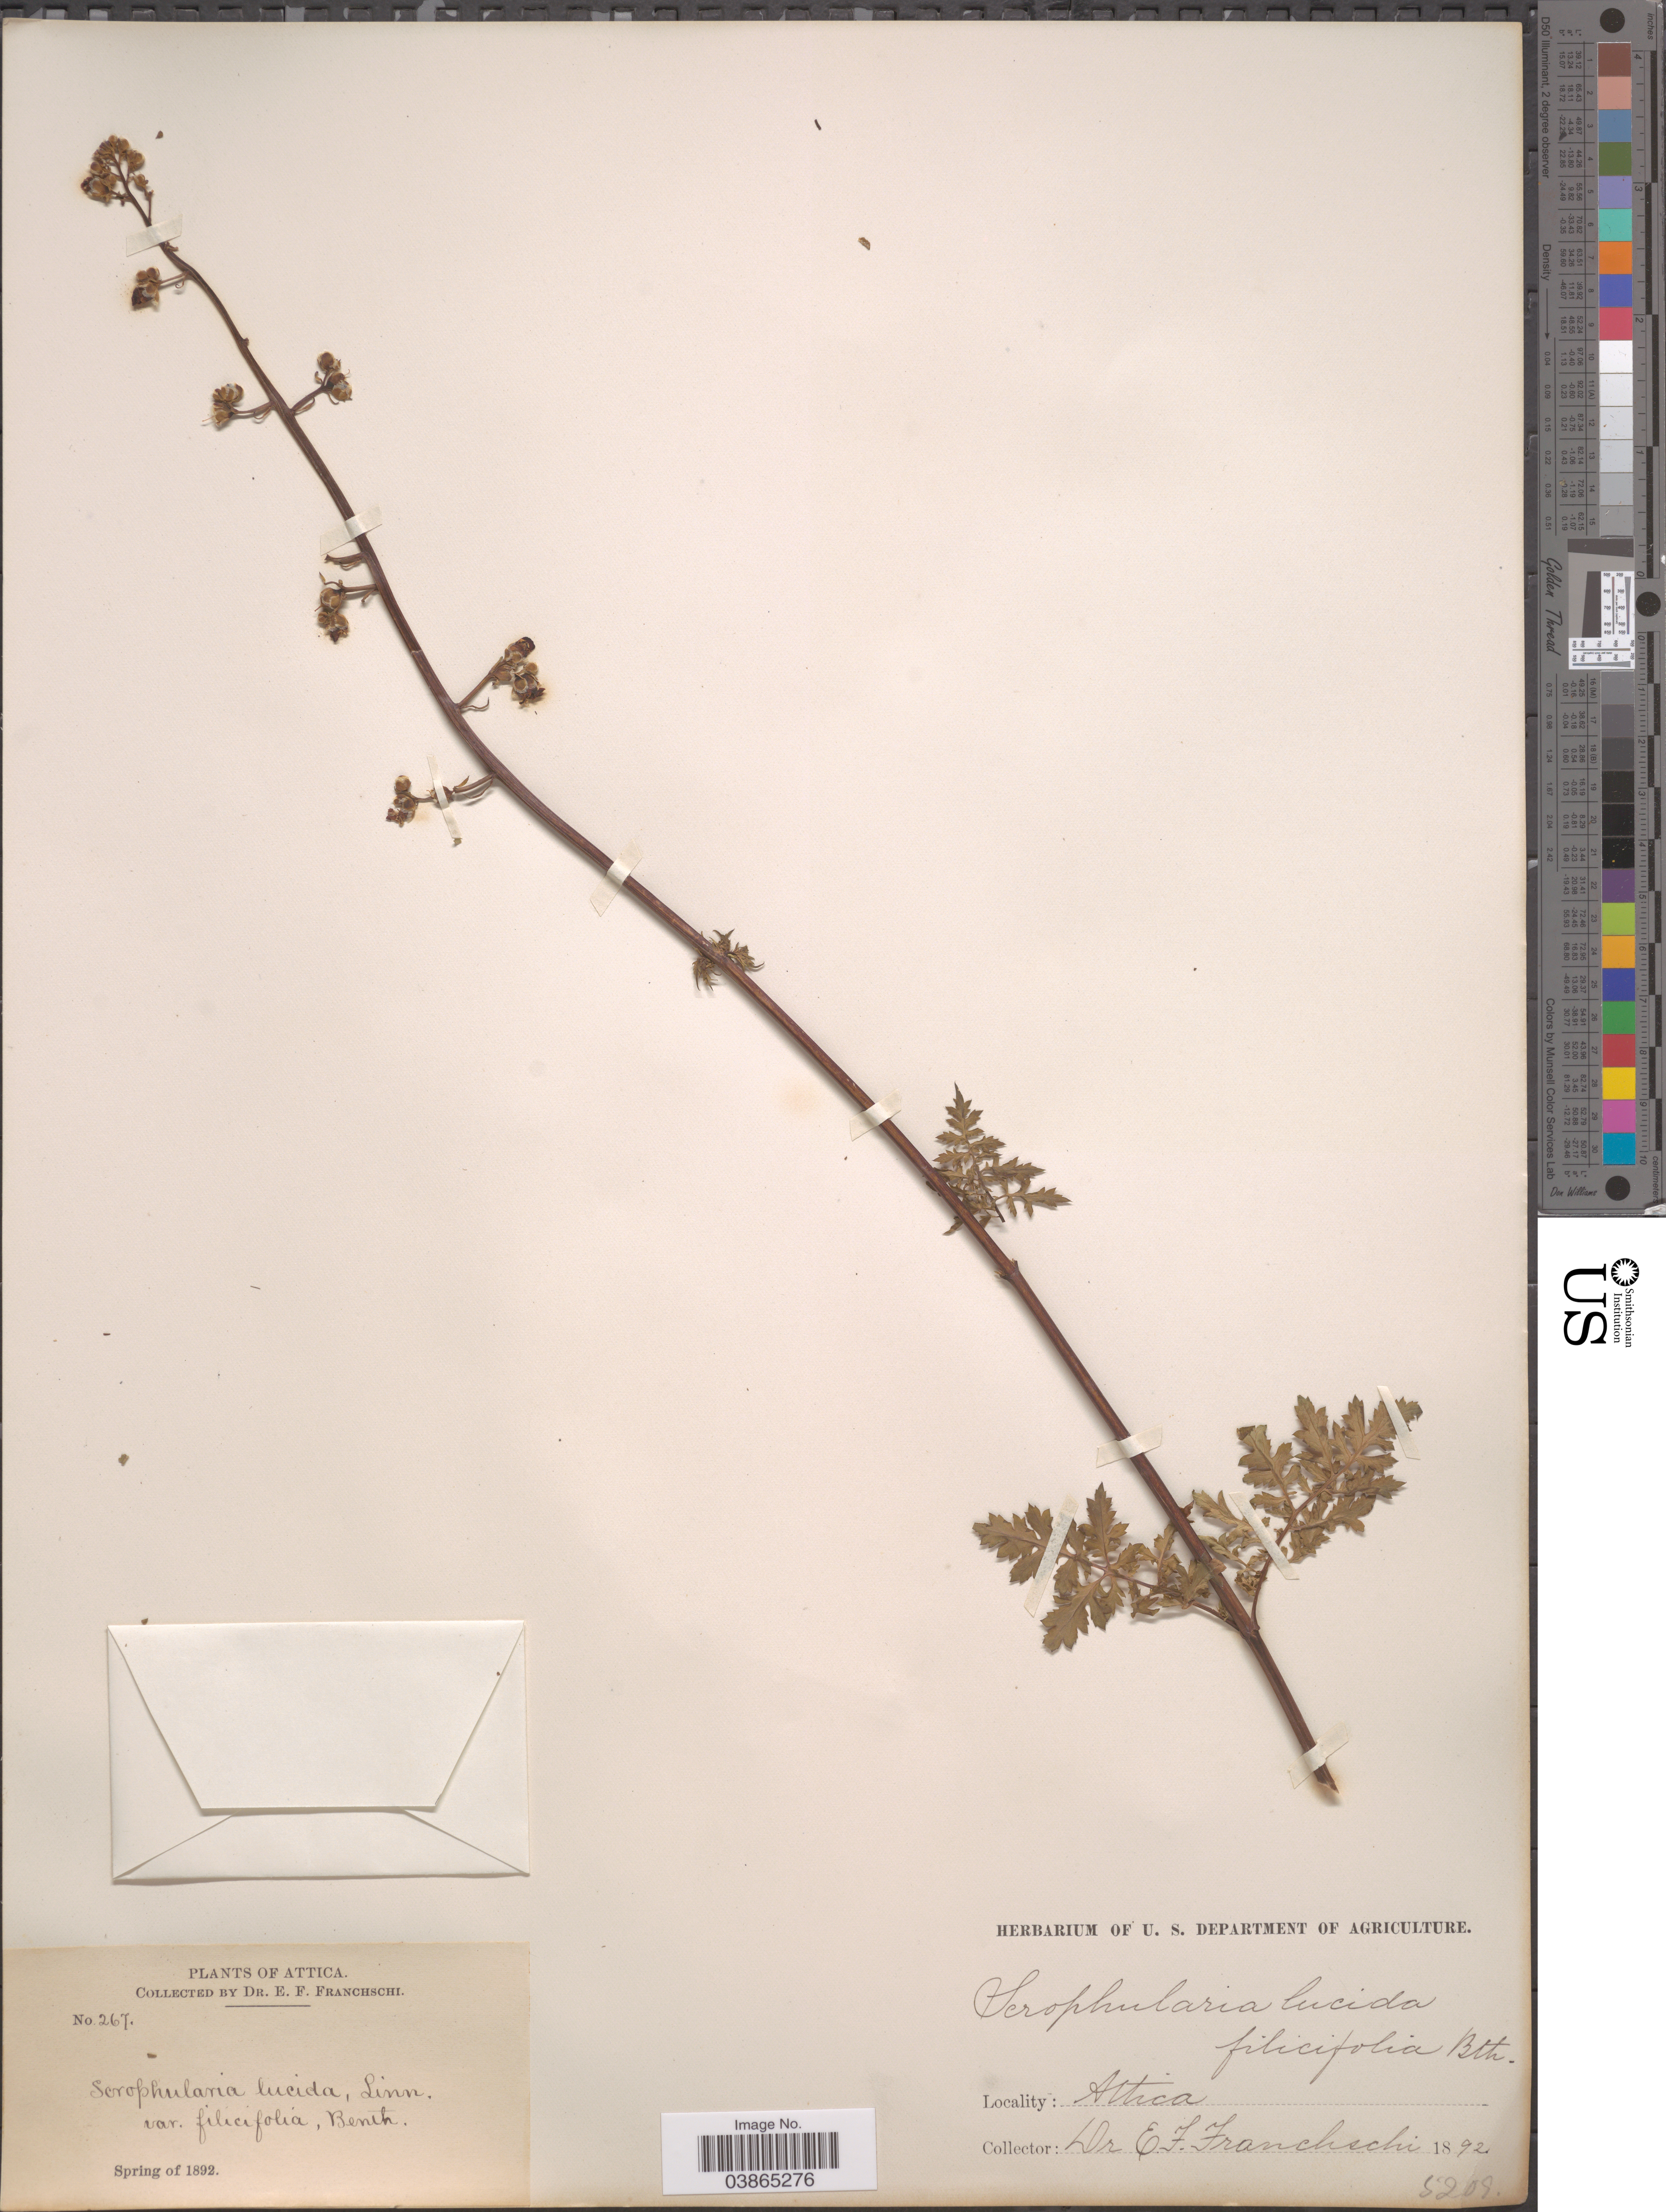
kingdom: Plantae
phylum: Tracheophyta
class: Magnoliopsida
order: Lamiales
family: Scrophulariaceae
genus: Scrophularia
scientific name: Scrophularia lucida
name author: L.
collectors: E. Franchschi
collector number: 267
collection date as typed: Spring of 1892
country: Greece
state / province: Attica